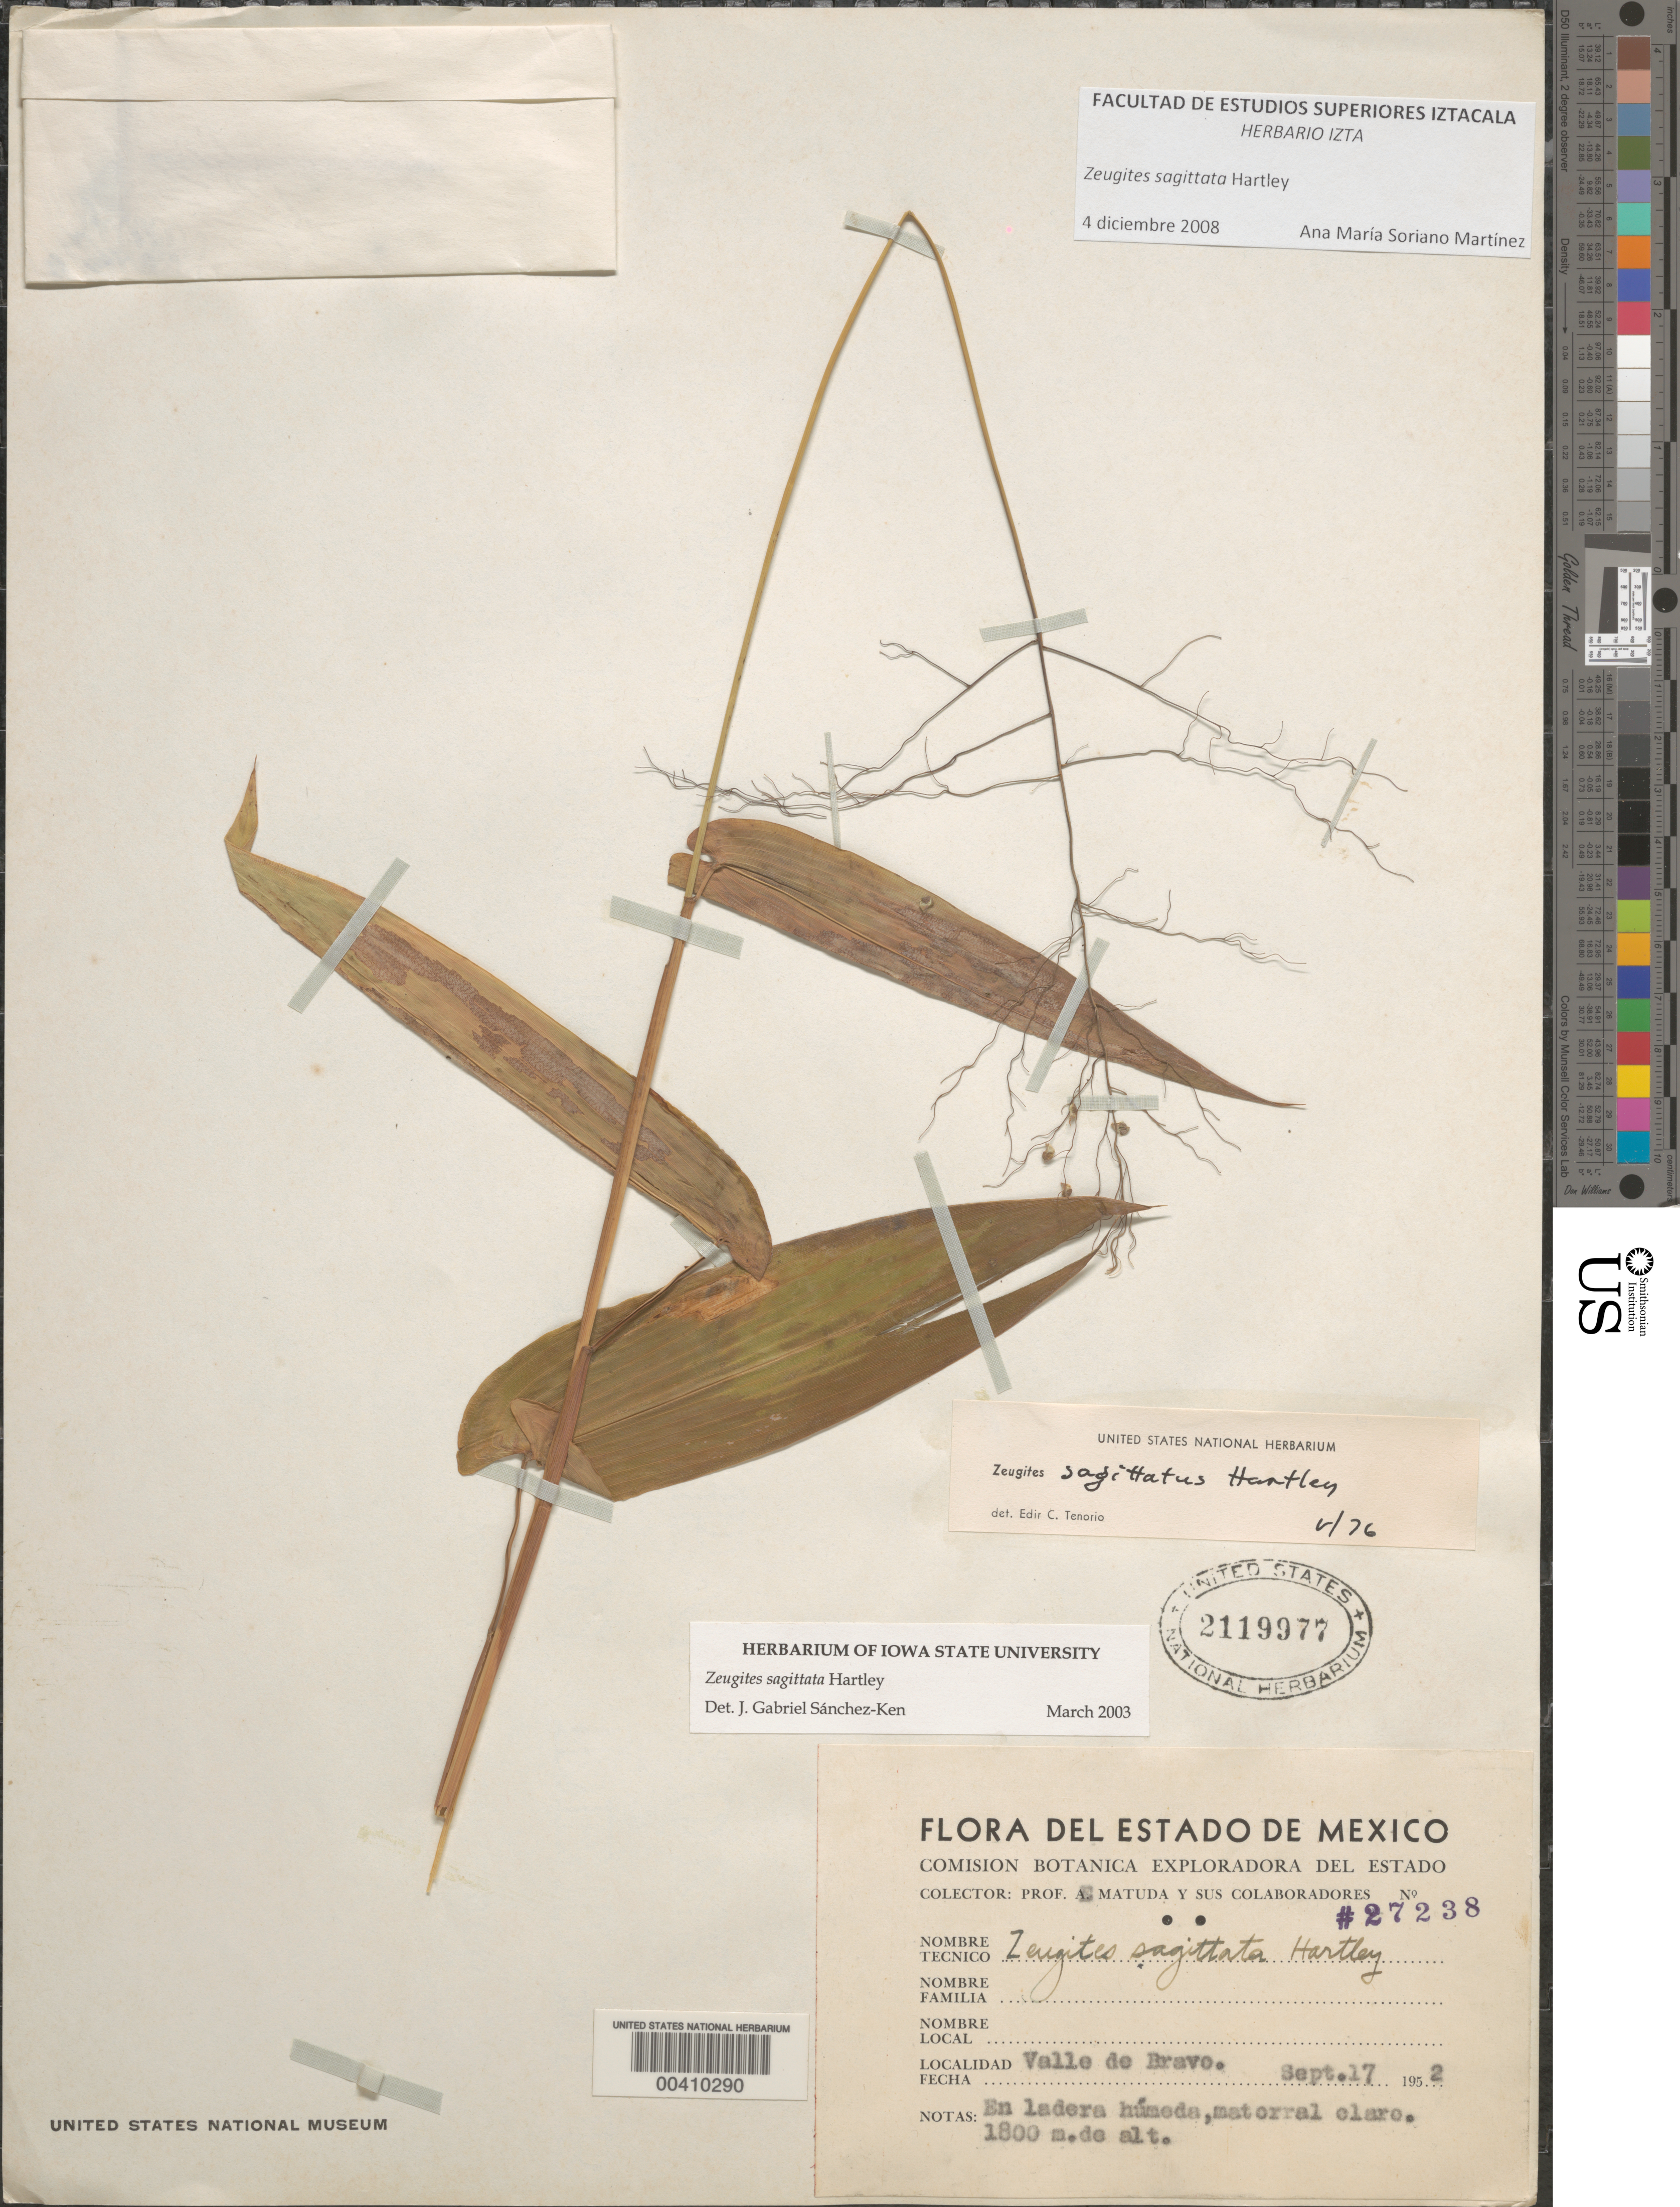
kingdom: Plantae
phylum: Tracheophyta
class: Liliopsida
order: Poales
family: Poaceae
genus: Zeugites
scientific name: Zeugites sagittatus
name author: Hartley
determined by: Tenorio, E. C.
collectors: E. Matuda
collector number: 27238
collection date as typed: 17 Sep 1952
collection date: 1952-09-17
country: Mexico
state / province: México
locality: Valle de Bravo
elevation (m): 1800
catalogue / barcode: US 2119977